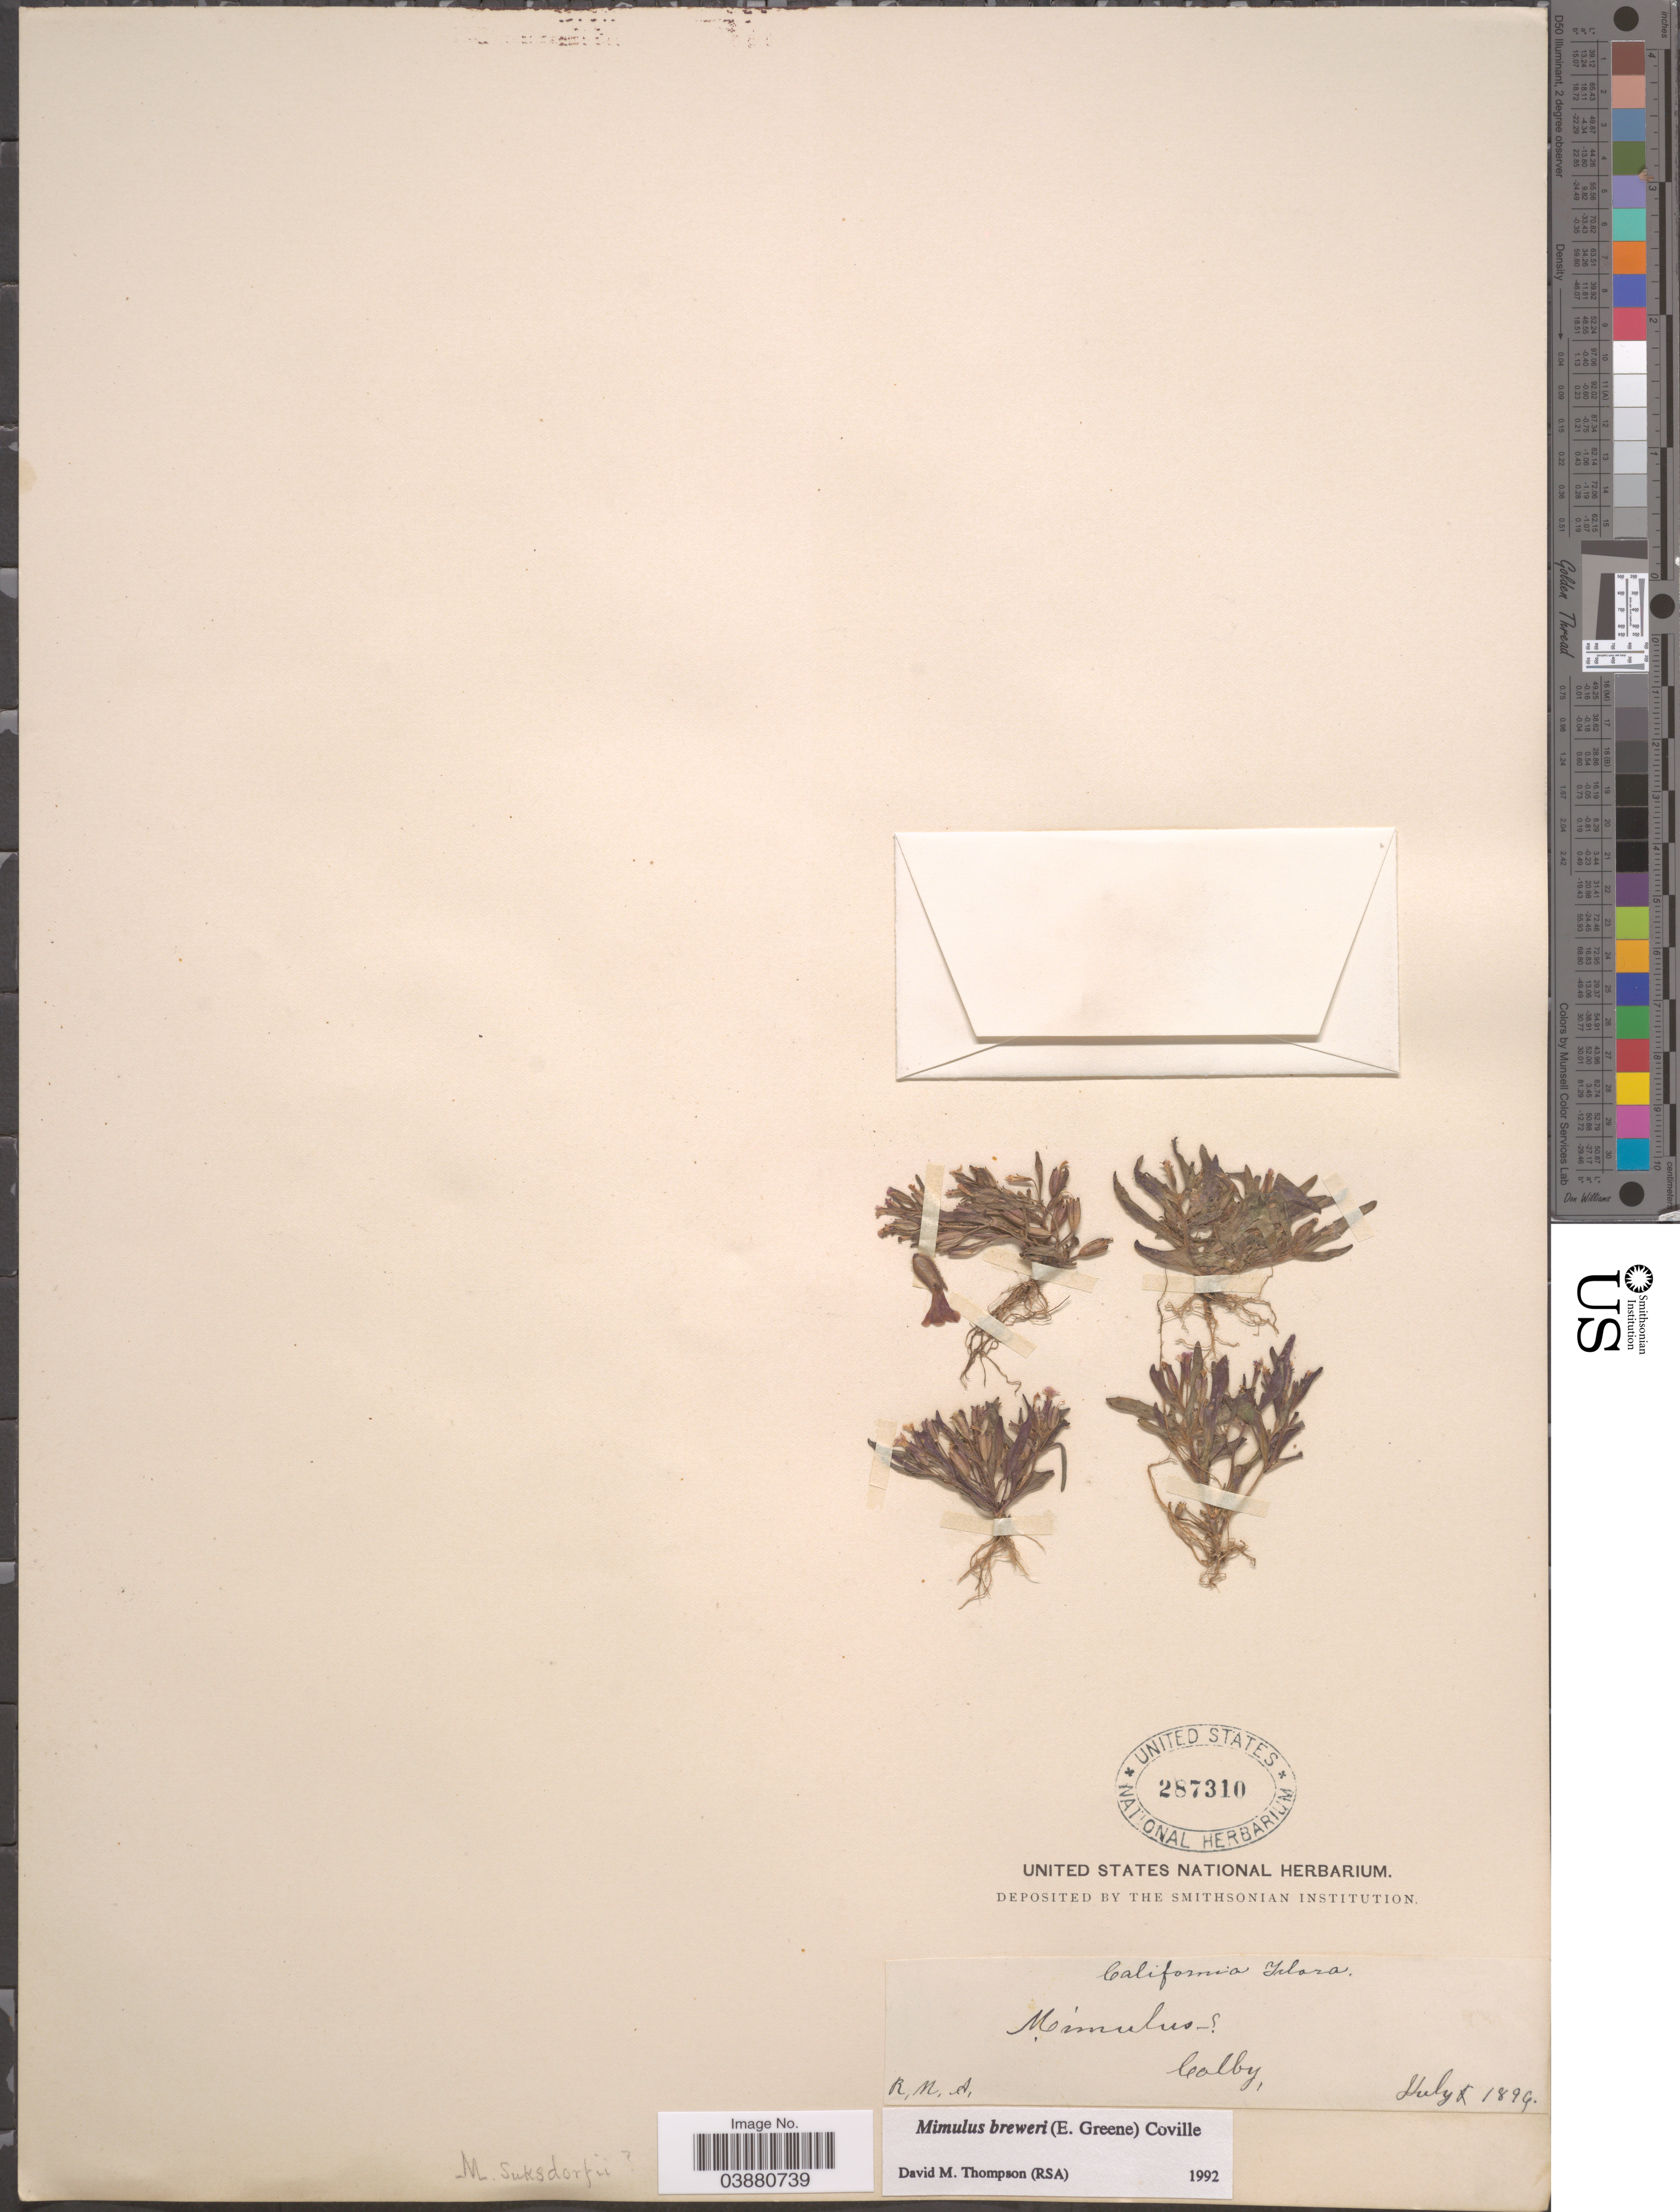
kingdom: Plantae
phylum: Tracheophyta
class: Magnoliopsida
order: Lamiales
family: Phrymaceae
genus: Mimulus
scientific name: Mimulus breweri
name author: (Greene) Coville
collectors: R. M. A.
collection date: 1896-07-08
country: United States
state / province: California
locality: Colby.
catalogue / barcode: US 287310